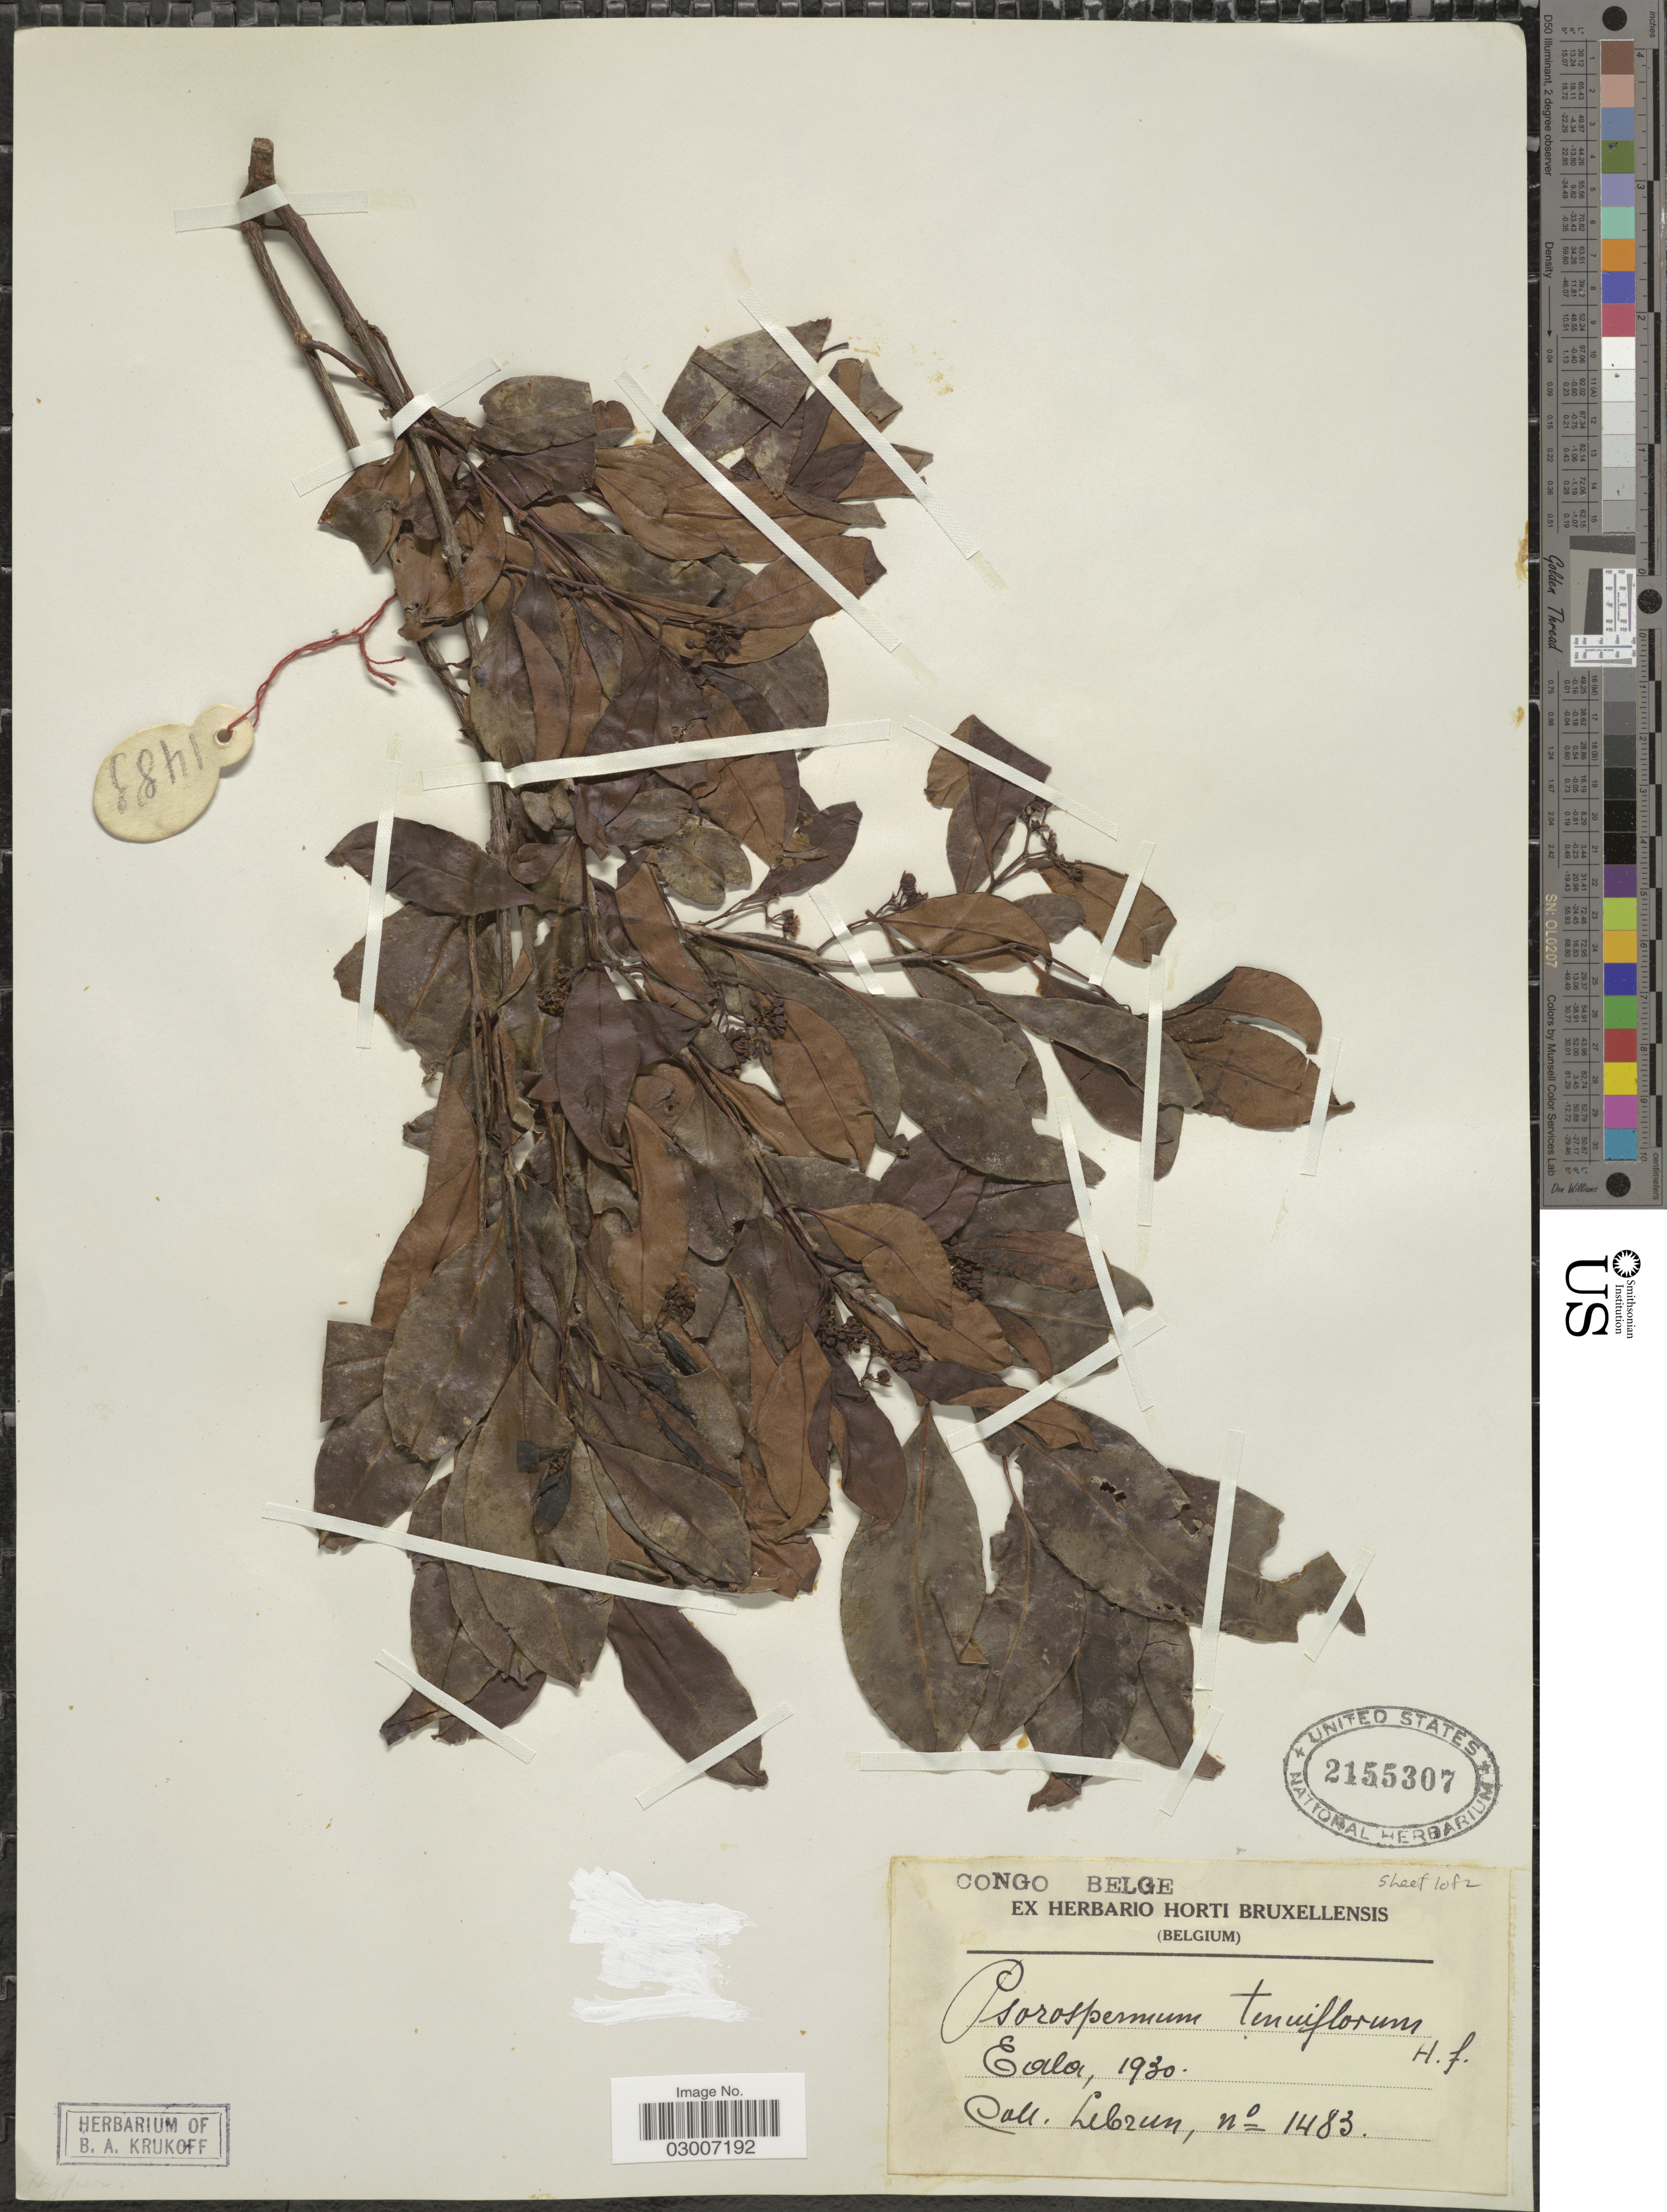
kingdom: Plantae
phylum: Tracheophyta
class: Magnoliopsida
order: Malpighiales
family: Hypericaceae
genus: Psorospermum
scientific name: Psorospermum tenuifolium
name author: Hook. f.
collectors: J.A. Lebrun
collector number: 1483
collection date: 1930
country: Congo, Democratic Republic of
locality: Congo Belge. Eala.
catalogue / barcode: US 2155307